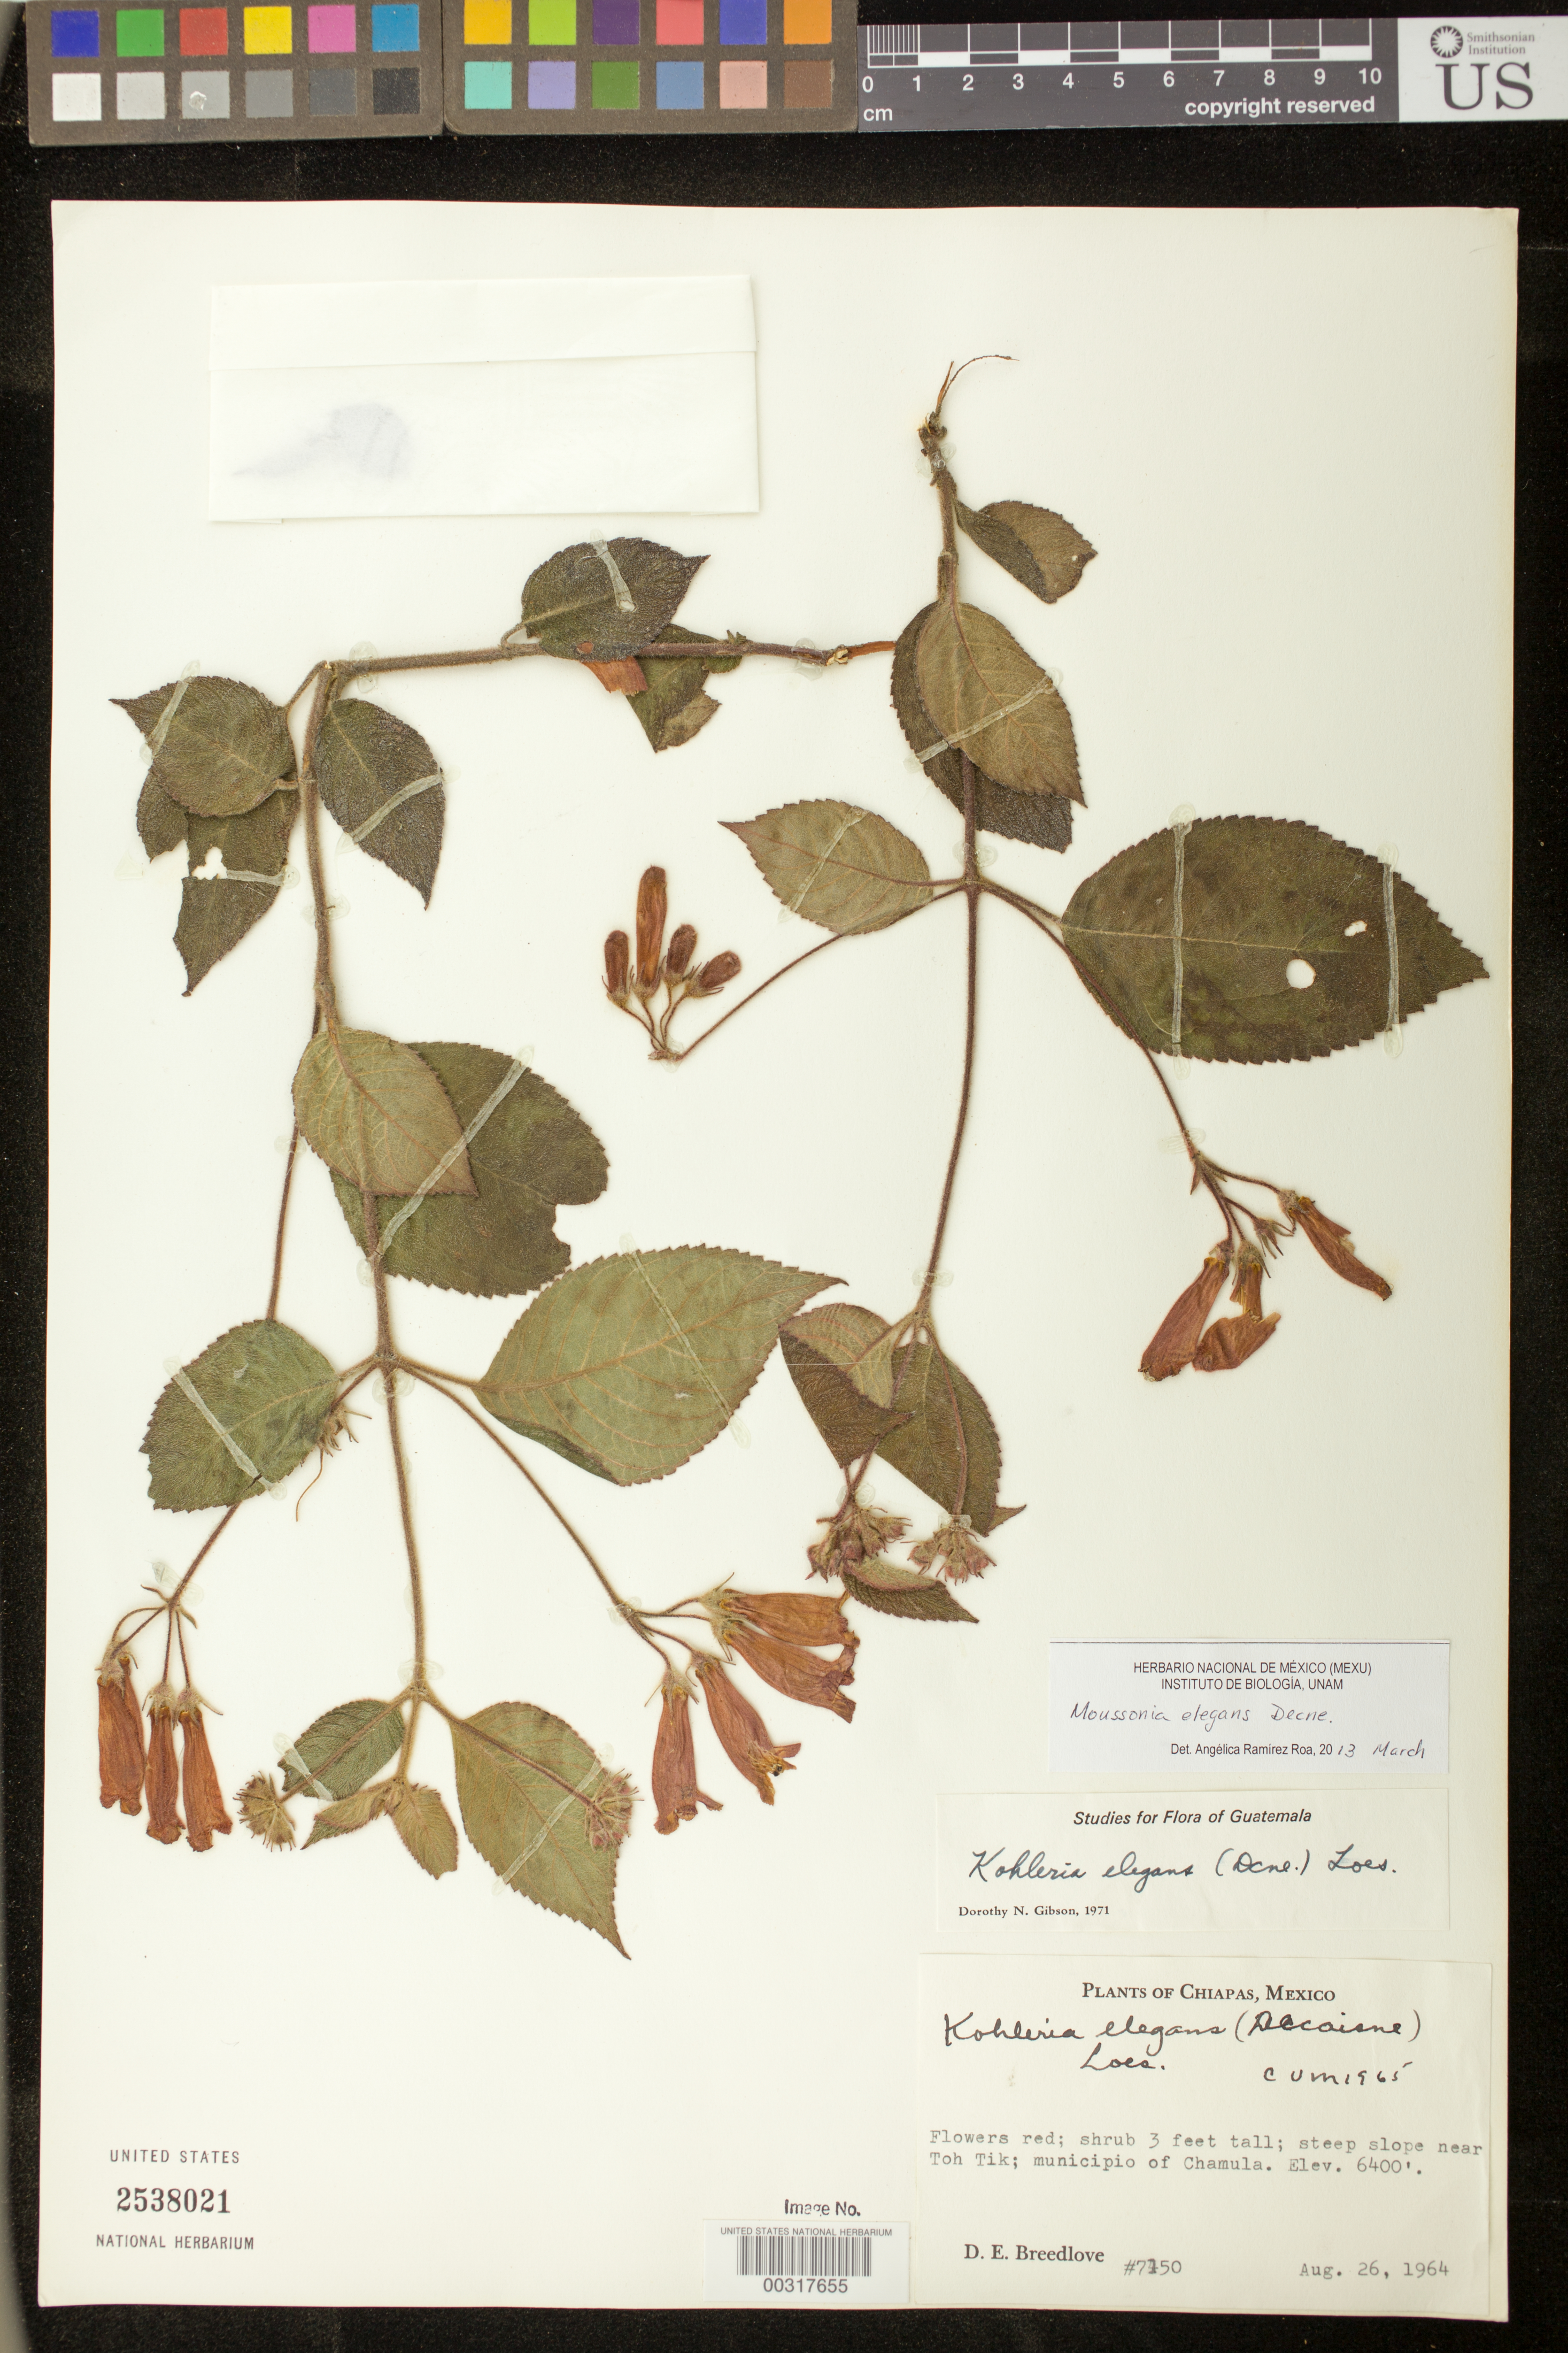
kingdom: Plantae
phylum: Tracheophyta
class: Magnoliopsida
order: Lamiales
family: Gesneriaceae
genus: Moussonia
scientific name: Moussonia elegans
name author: Decne.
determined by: Ramírez-Roa, A.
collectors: D. E. Breedlove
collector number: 7150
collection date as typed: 26 Aug 1964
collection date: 1964-08-26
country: Mexico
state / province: Chiapas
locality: Near Toh Tik, Mpio. of Chamula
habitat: Steep slope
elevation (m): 1646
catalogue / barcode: US 2538021